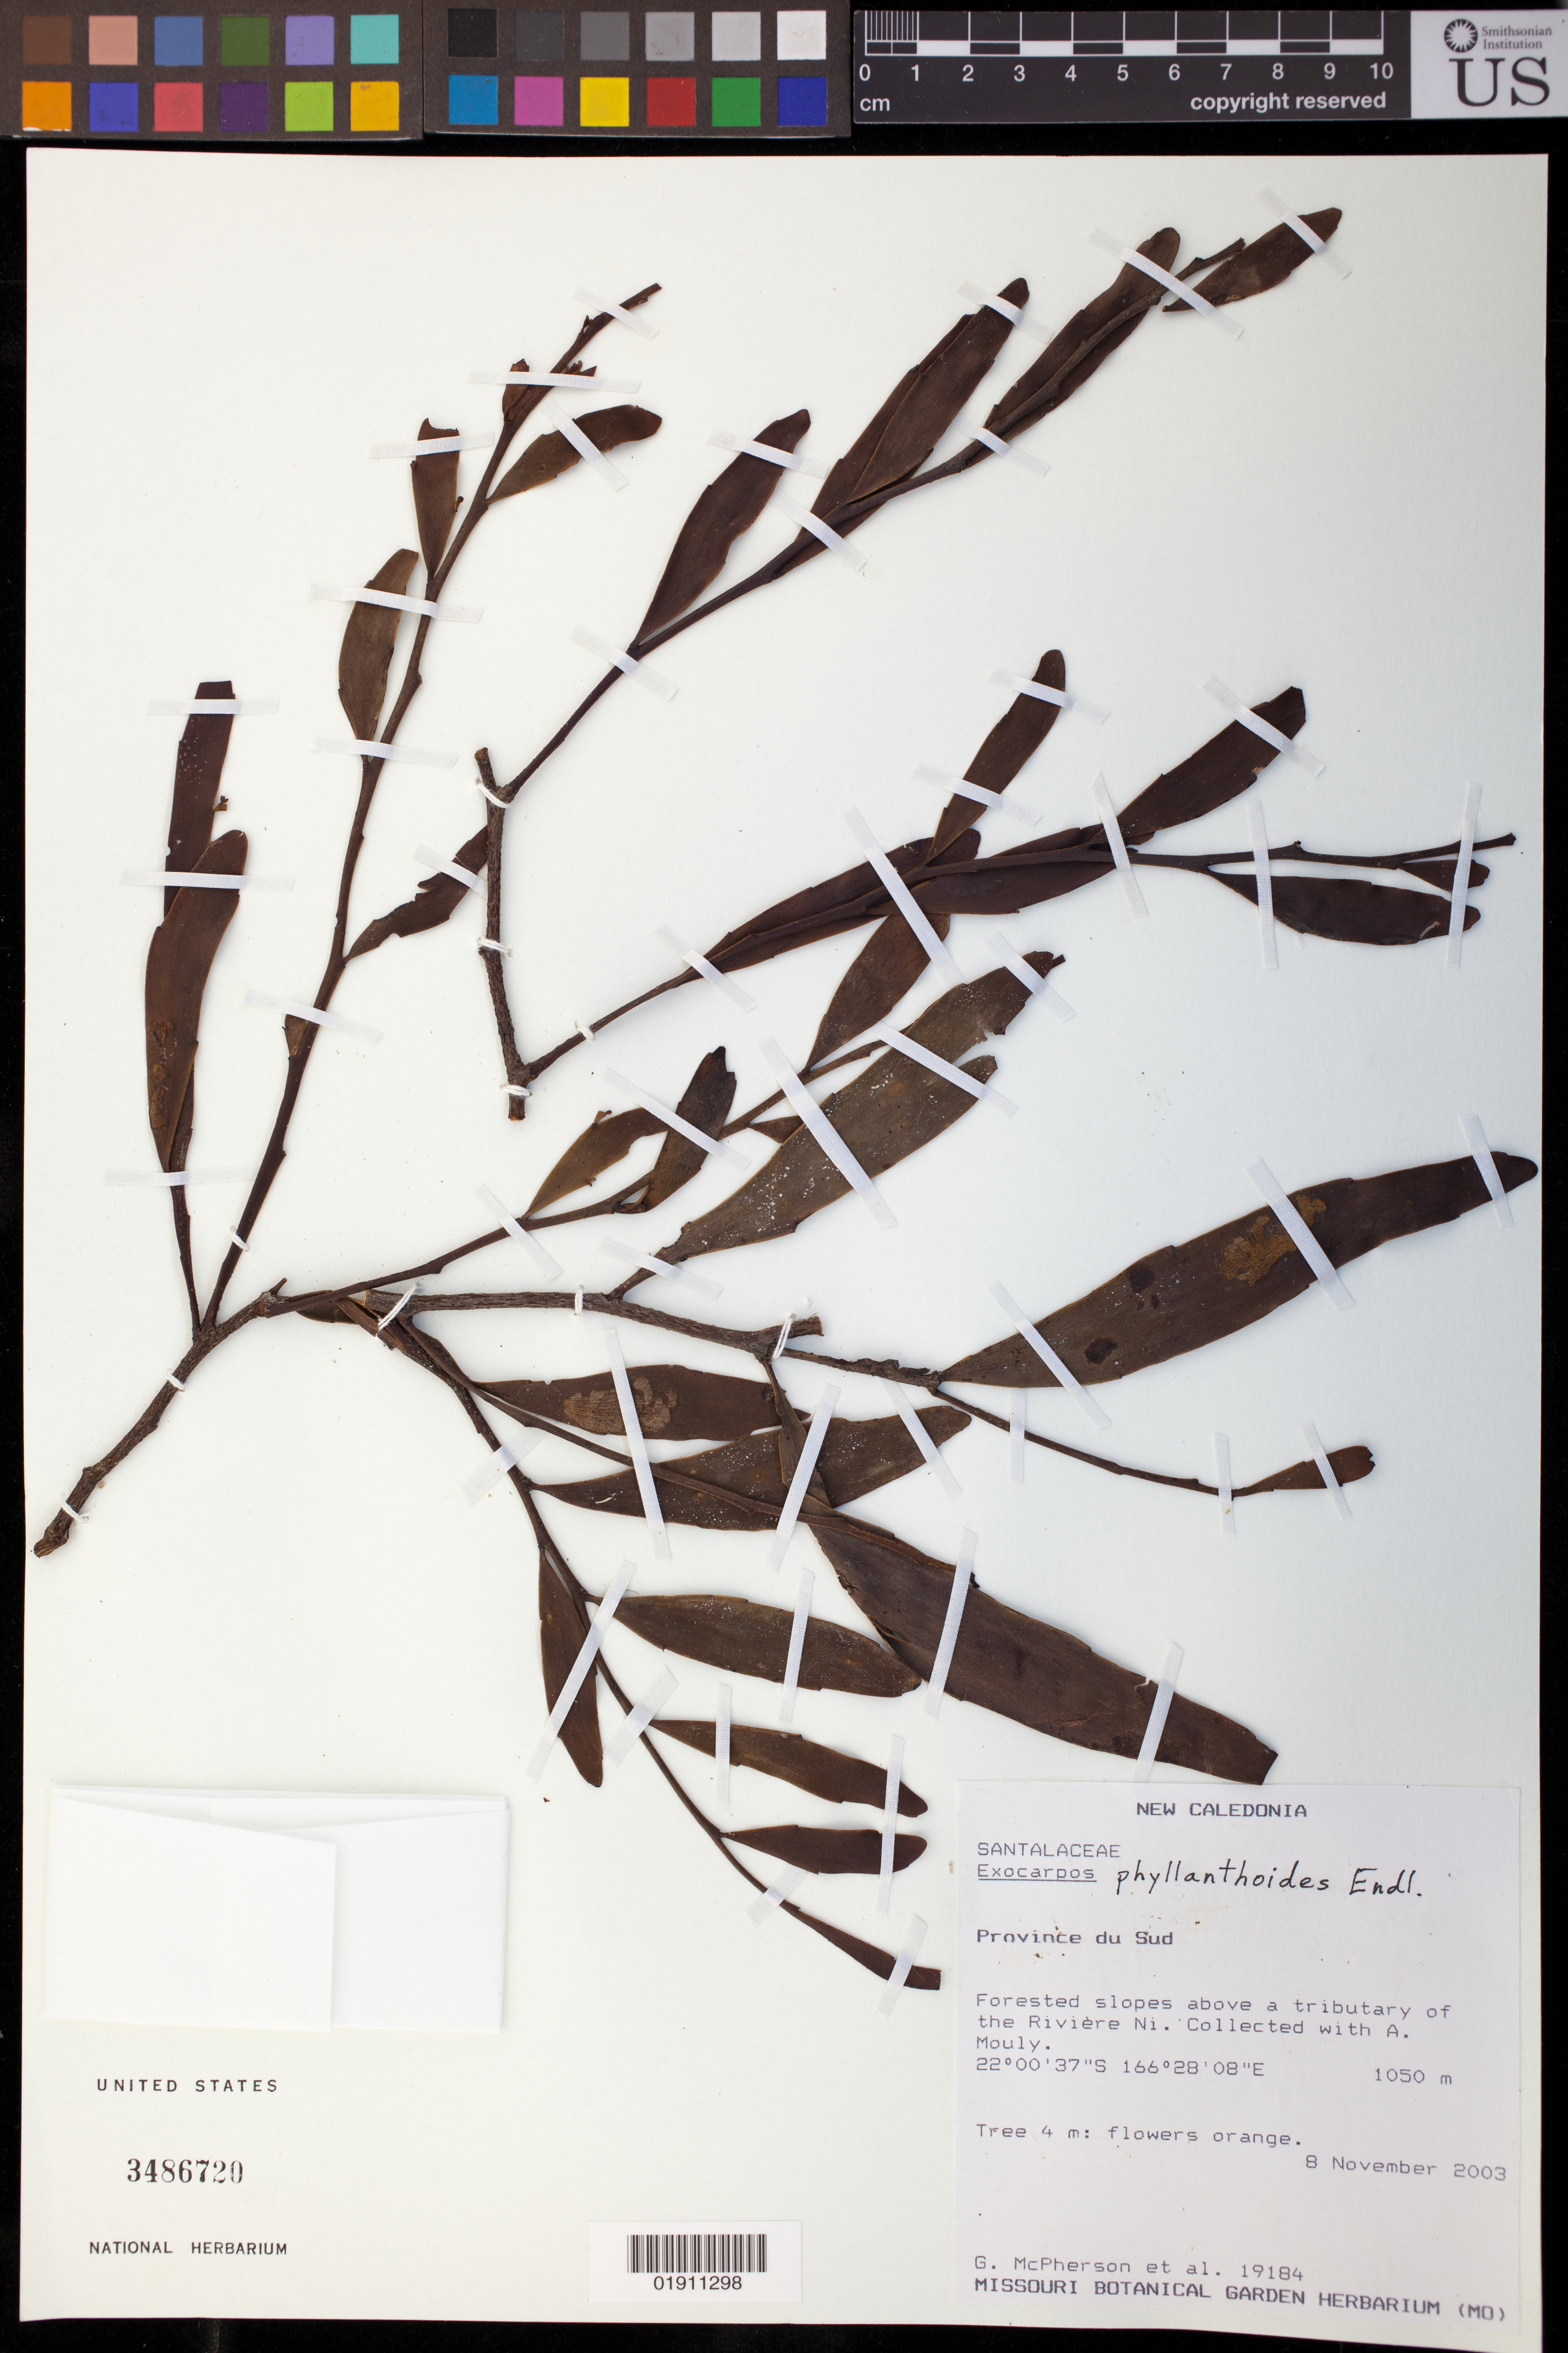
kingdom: Plantae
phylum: Tracheophyta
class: Magnoliopsida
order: Santalales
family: Santalaceae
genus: Exocarpos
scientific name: Exocarpos phyllanthoides var. phyllanthoides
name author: Endl.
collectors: G. McPherson & A. Mouly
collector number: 19184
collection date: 2003-11-08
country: New Caledonia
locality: Forested slopes above a tributary of the Ni River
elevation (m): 1050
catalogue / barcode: US 3486720